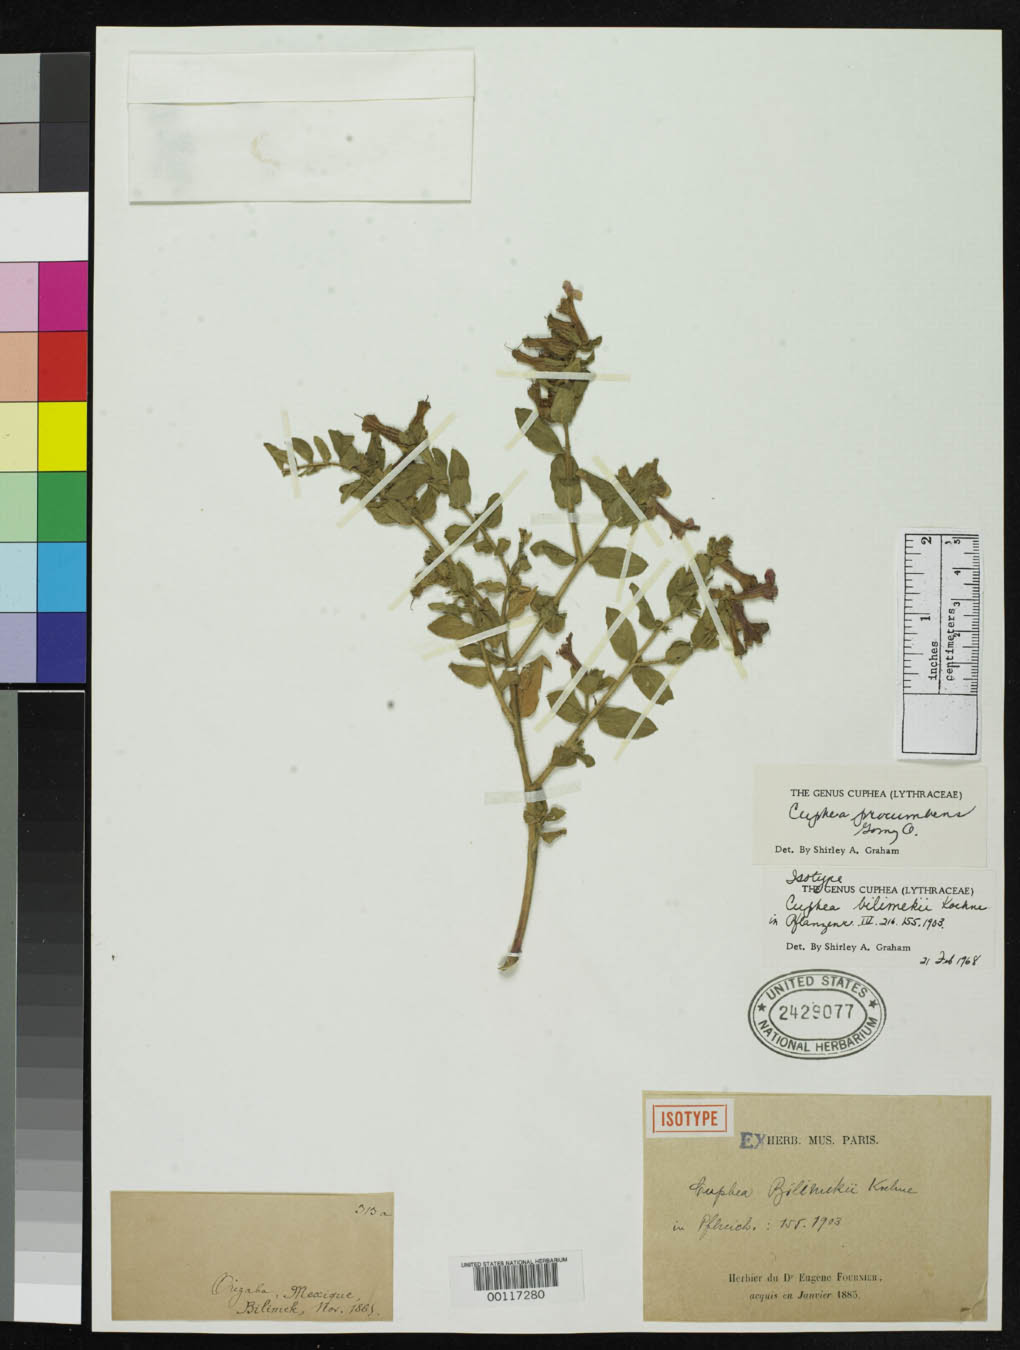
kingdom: Plantae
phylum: Tracheophyta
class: Magnoliopsida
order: Myrtales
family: Lythraceae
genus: Cuphea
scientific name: Cuphea bilimekii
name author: Koehne in Engl.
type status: Lectotype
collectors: D. Bilimek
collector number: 313 a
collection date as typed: Nov 1865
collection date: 1865-11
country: Mexico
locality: E of Monserrat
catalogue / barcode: US 2429077